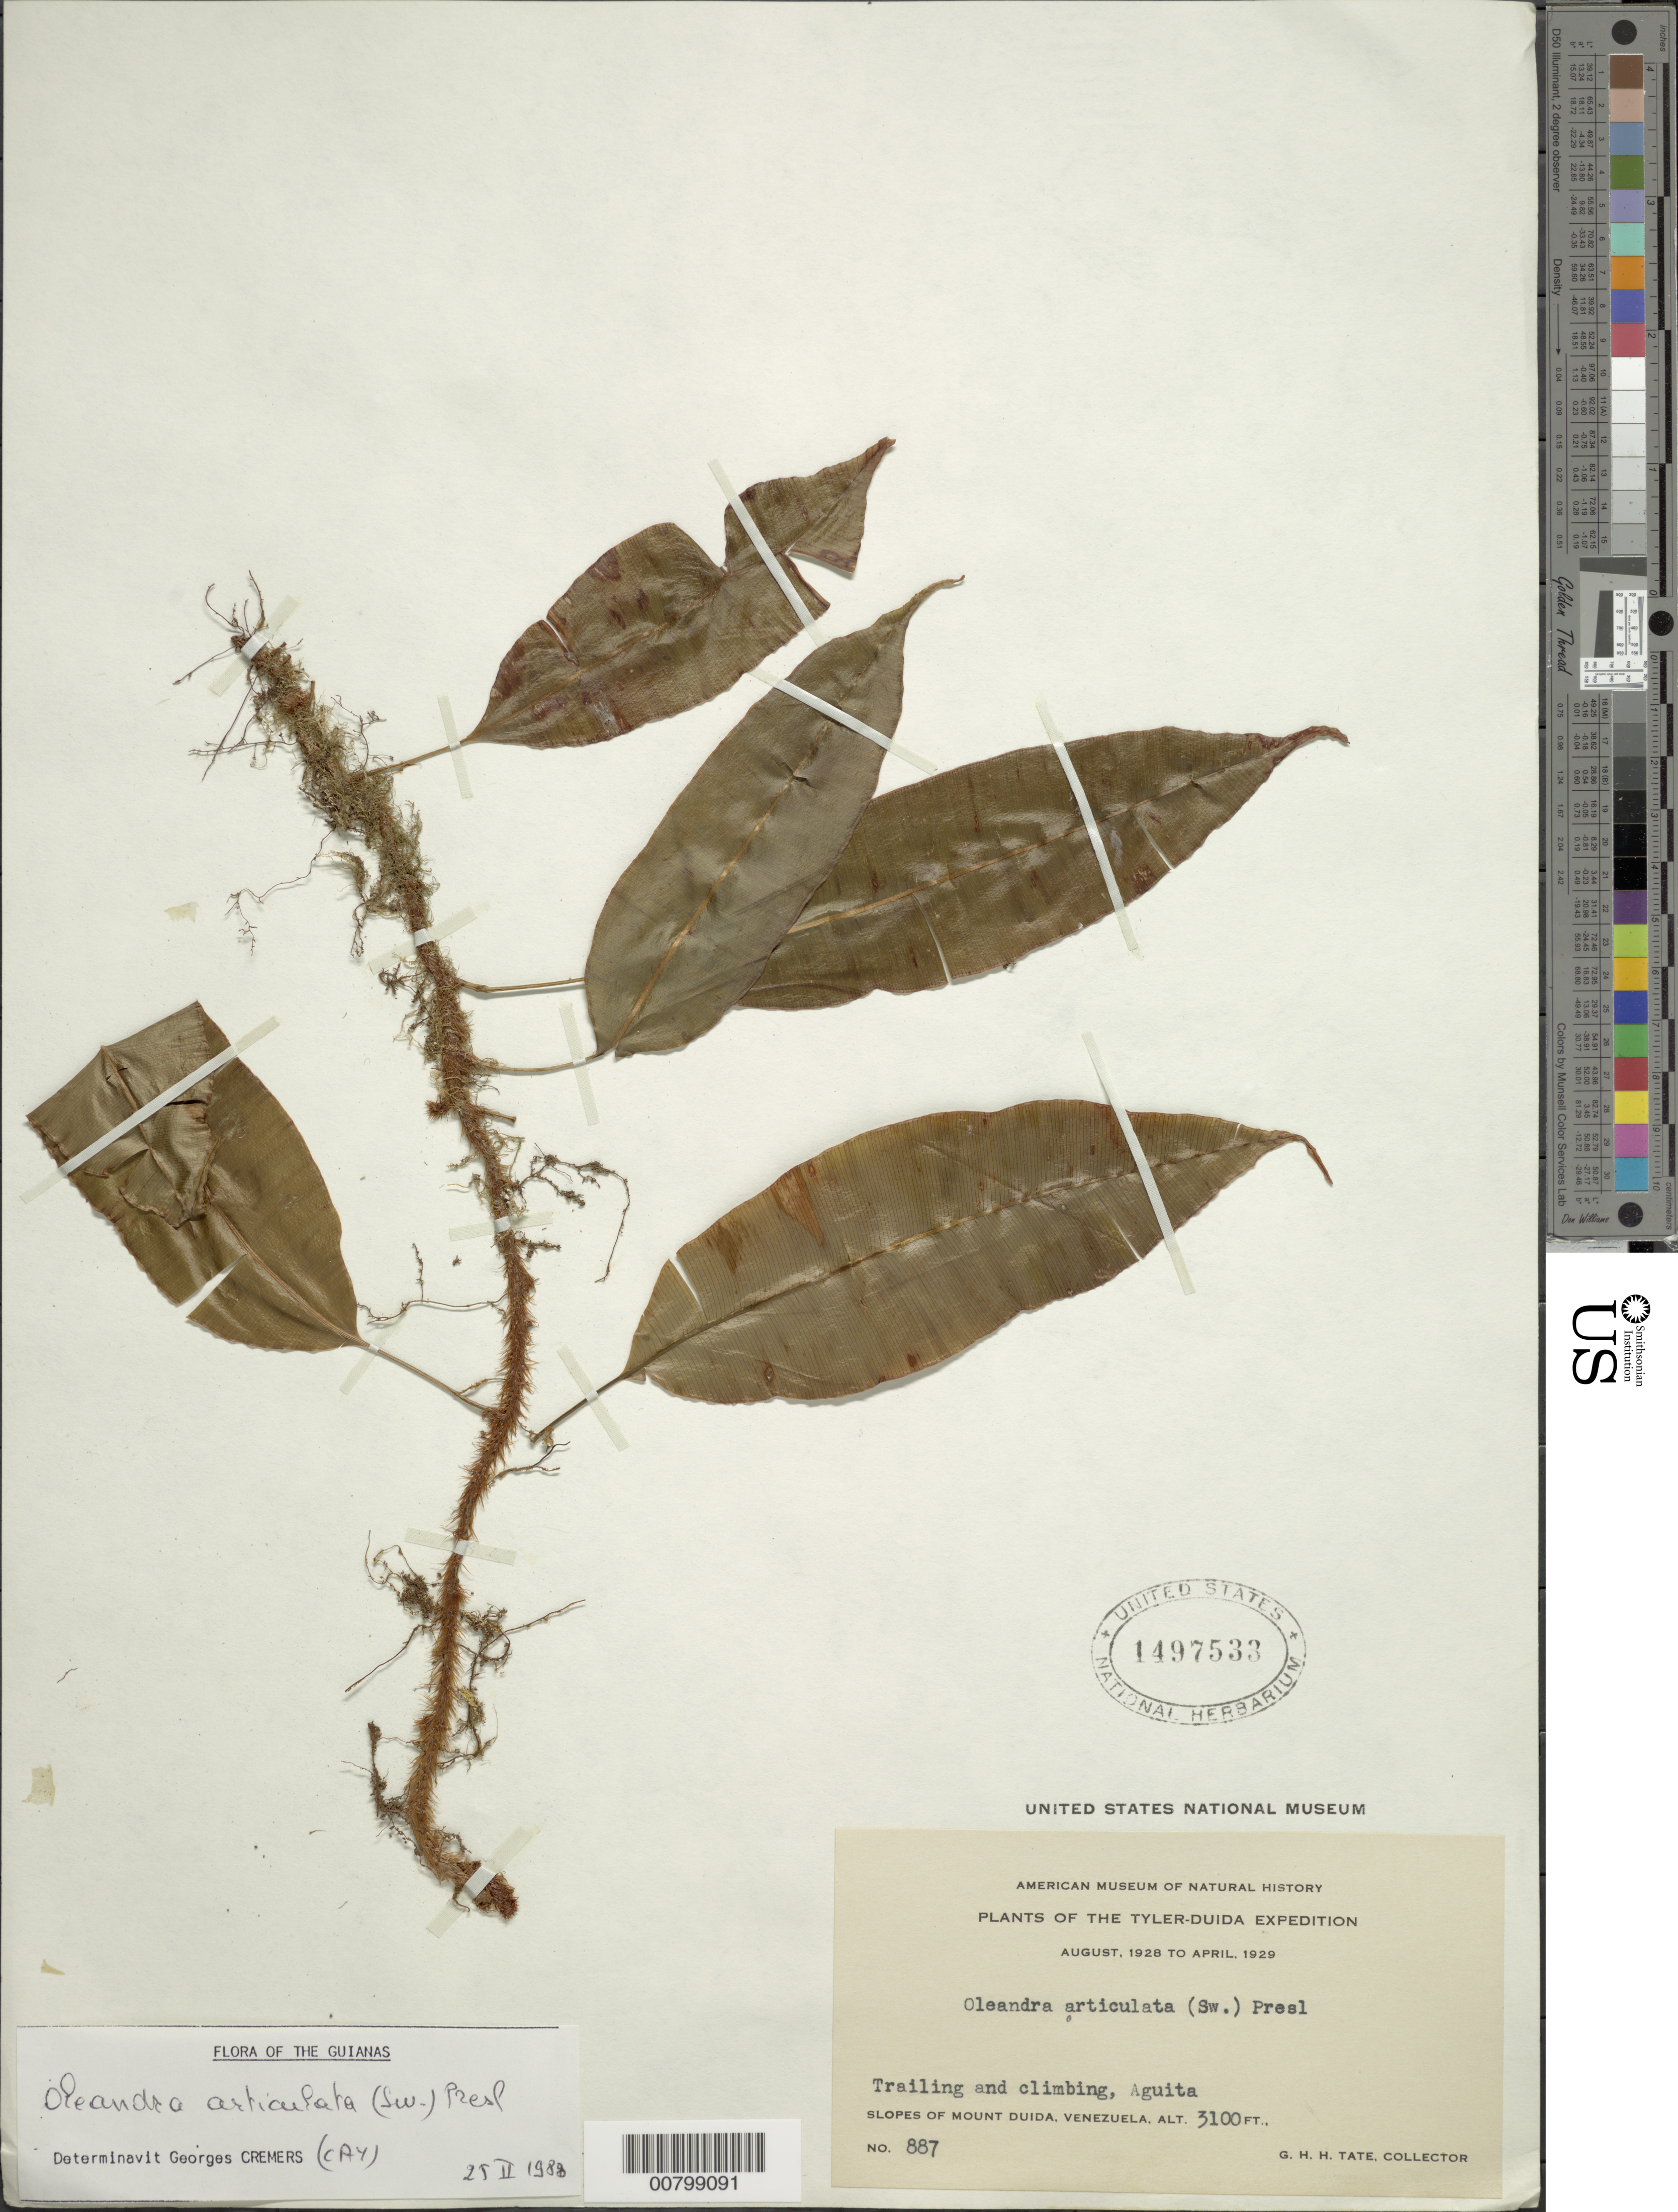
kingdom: Plantae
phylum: Tracheophyta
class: Polypodiopsida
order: Polypodiales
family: Oleandraceae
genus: Oleandra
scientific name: Oleandra articulata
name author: (Sw.) C. Presl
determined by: Cremers, Georges A.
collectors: G. H. H.Tate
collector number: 887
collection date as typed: Aug-28 to Apr-29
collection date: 1928-08/1929-04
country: Venezuela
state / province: Amazonas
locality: Aquita, slopes of Mt. Duida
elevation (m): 945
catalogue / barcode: US 1497533